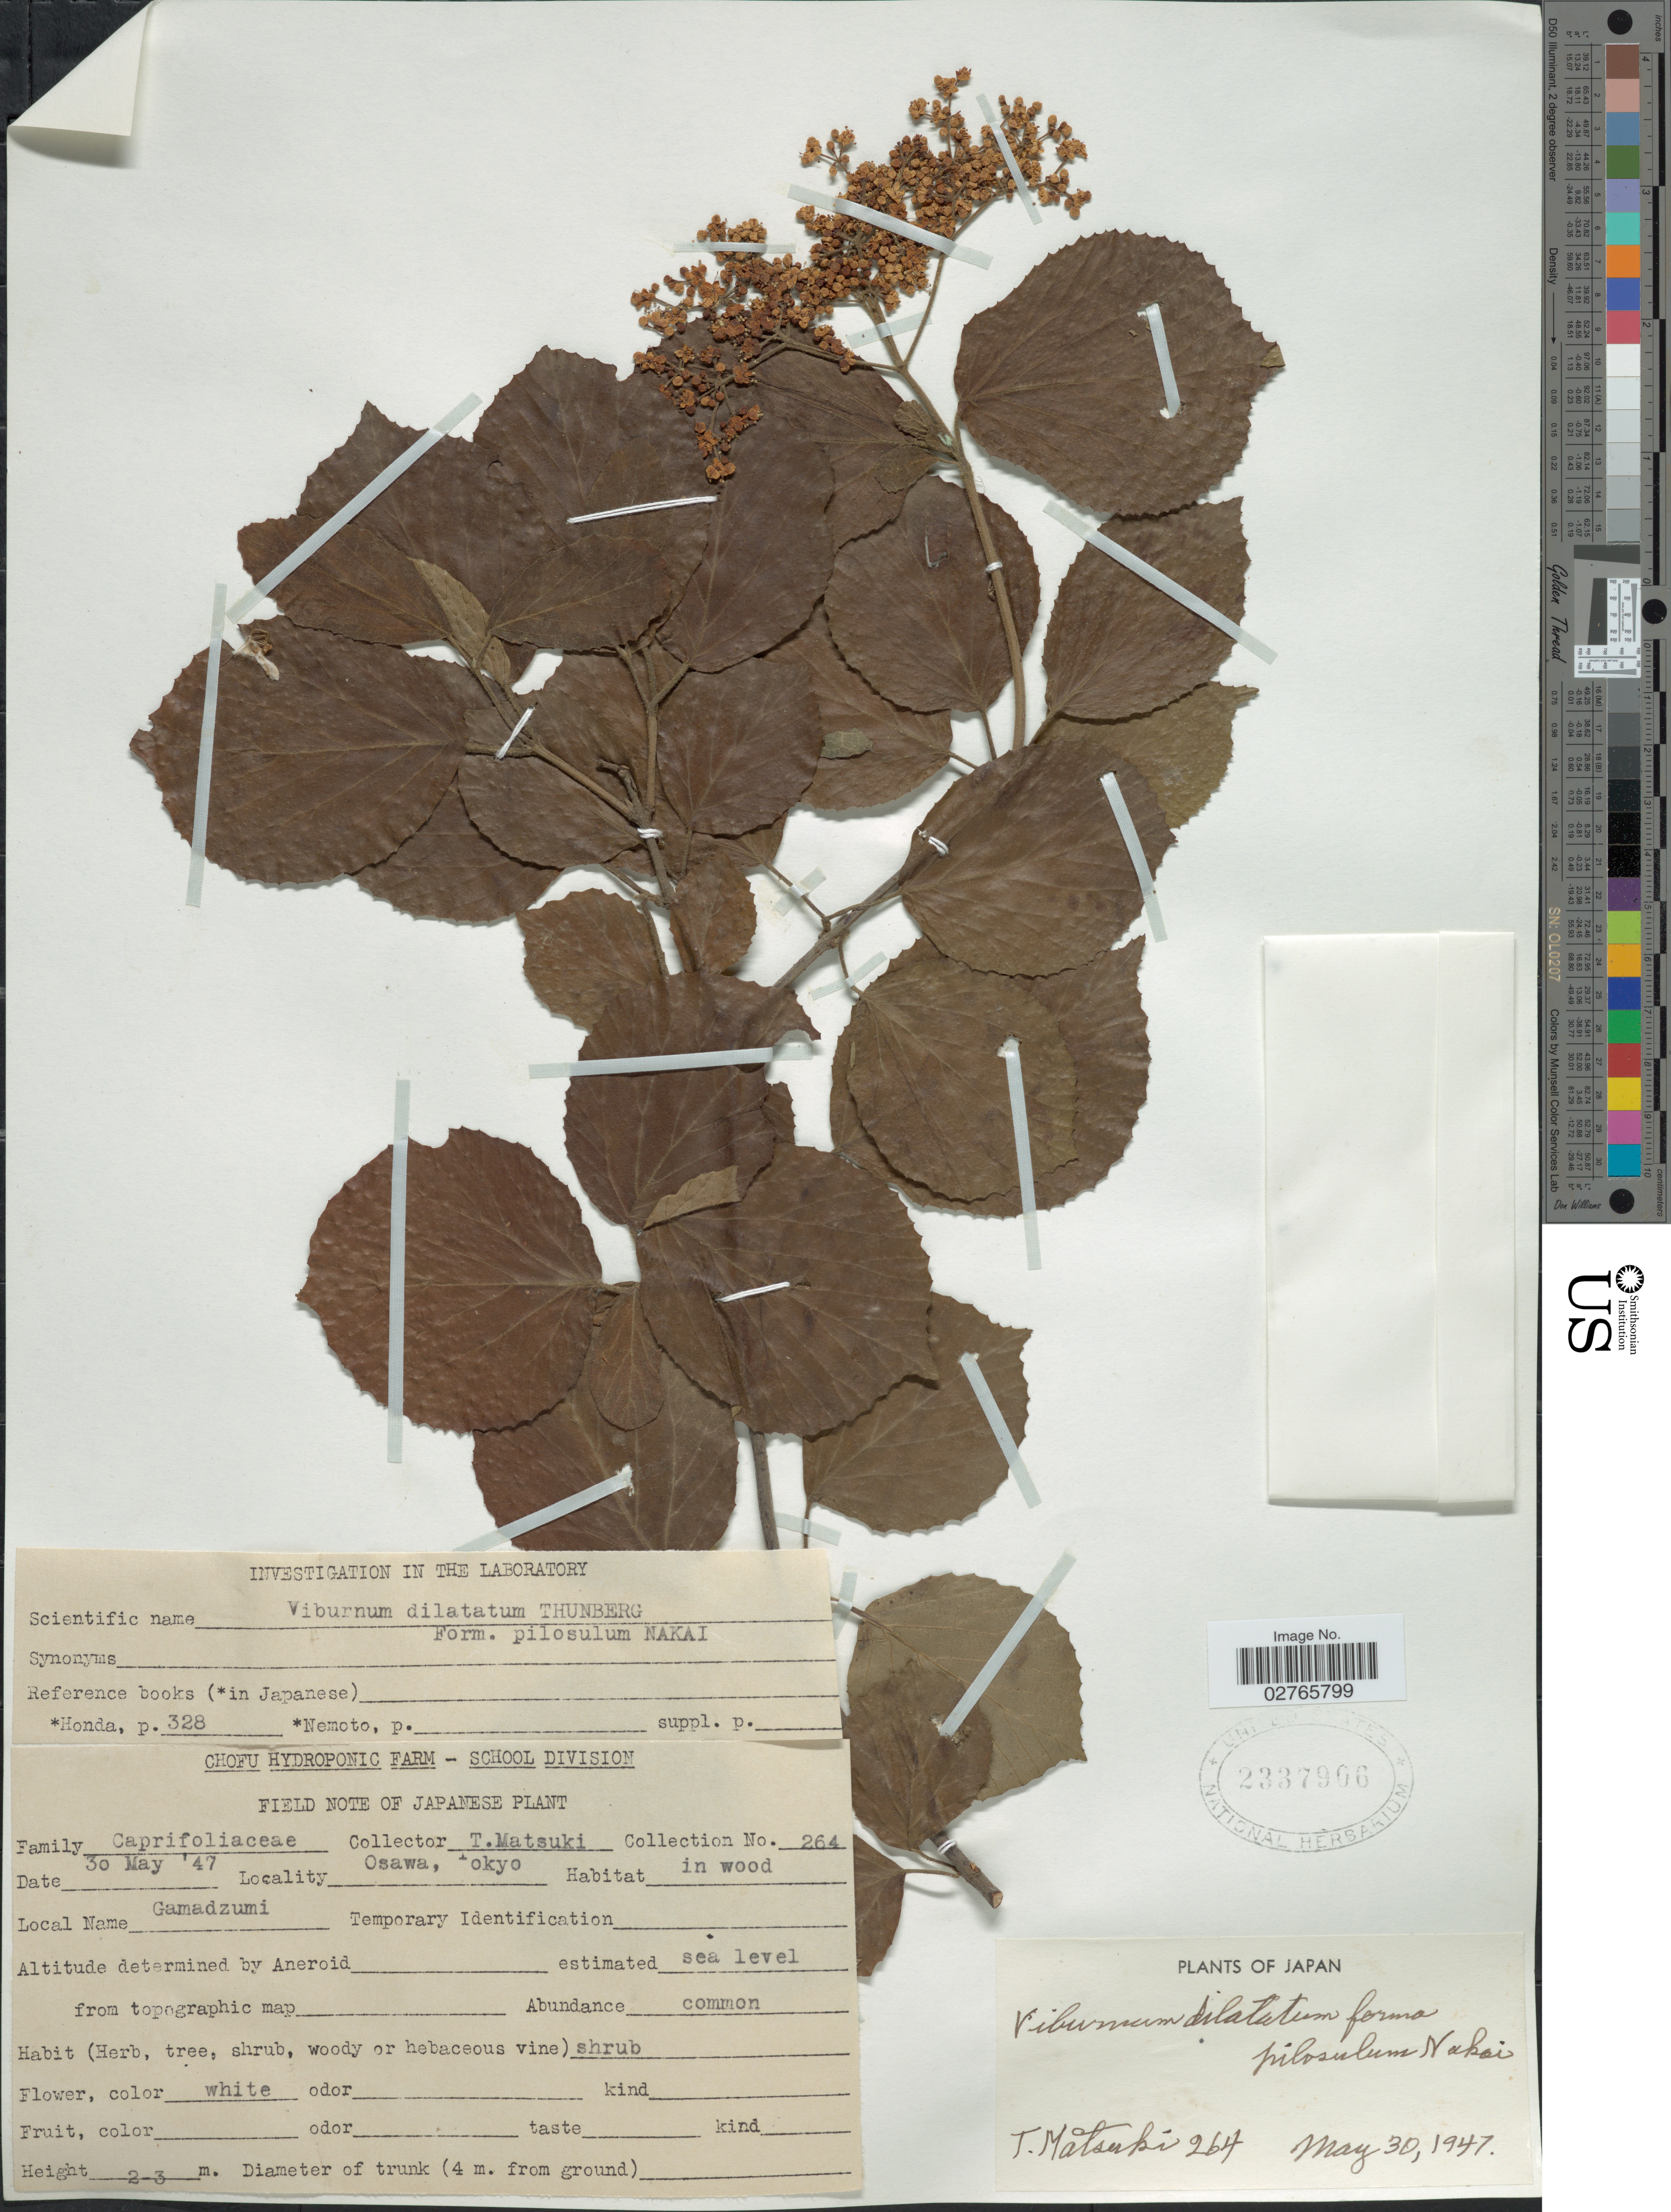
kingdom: Plantae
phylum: Tracheophyta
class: Magnoliopsida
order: Dipsacales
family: Viburnaceae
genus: Viburnum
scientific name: Viburnum dilatatum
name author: Thunb.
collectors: T. Matsuki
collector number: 264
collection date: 1947-05-30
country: Japan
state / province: Tokyo, Federal City of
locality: Osawa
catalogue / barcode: US 2337966